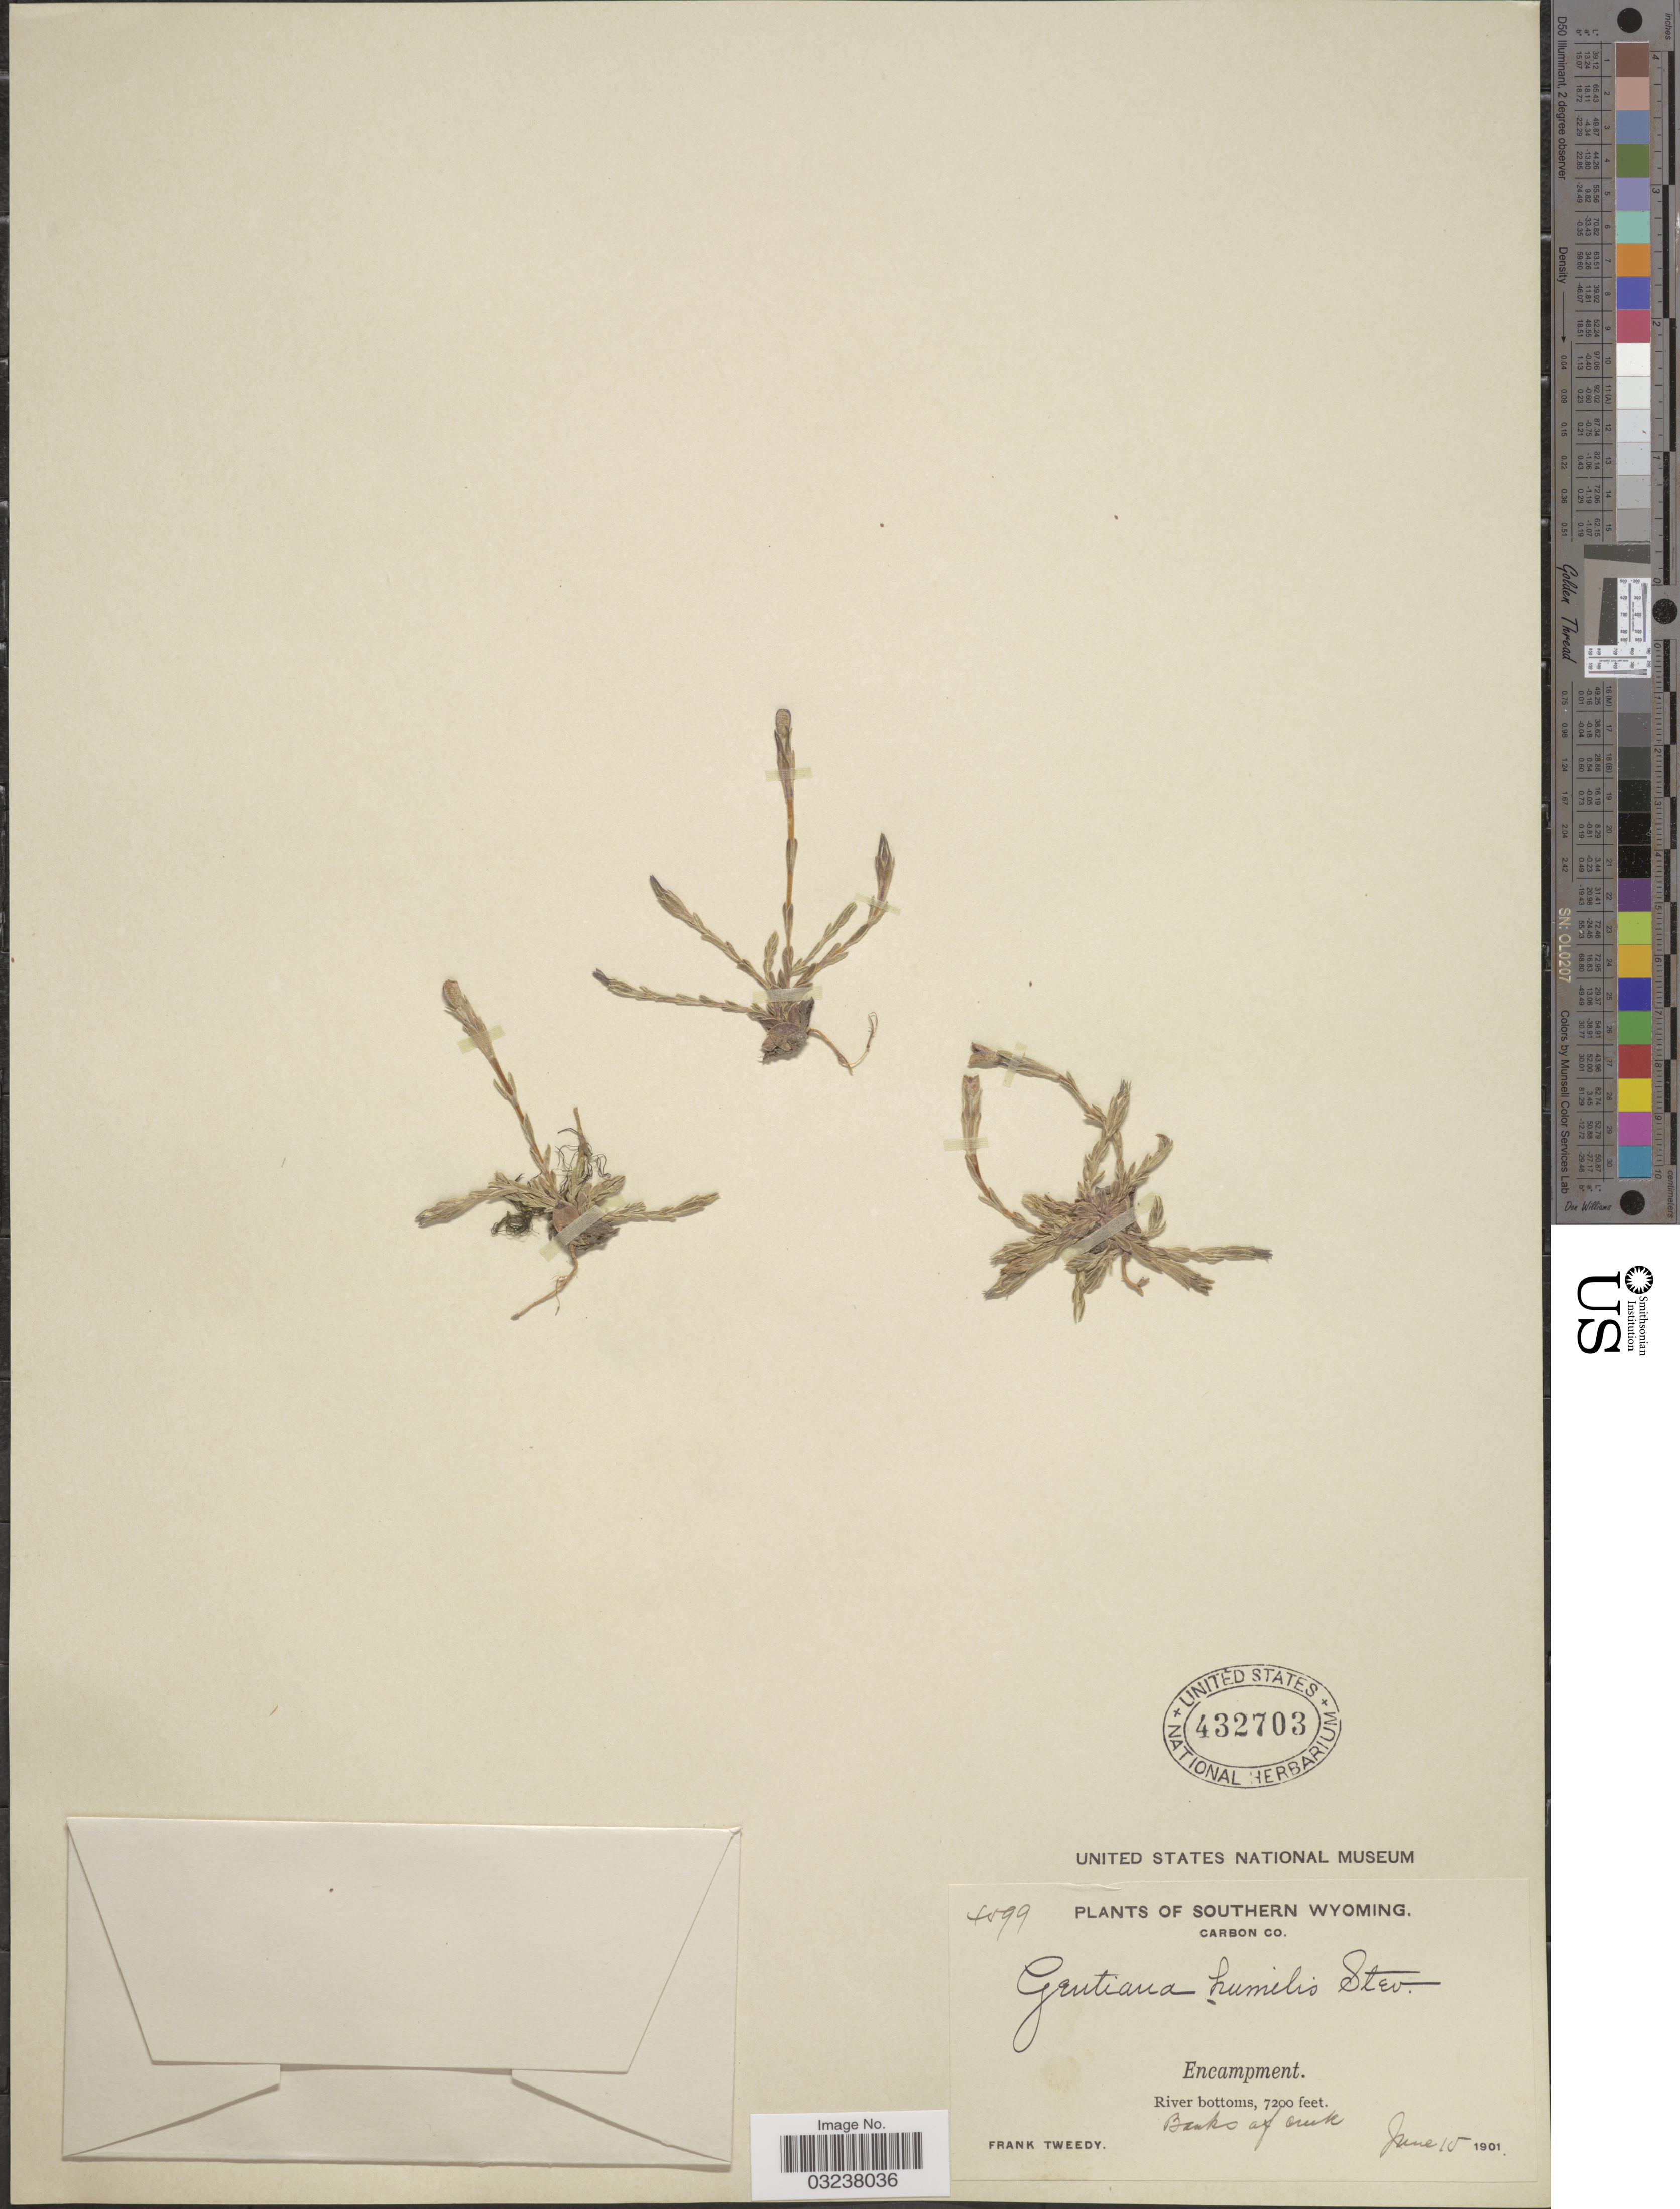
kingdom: Plantae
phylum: Tracheophyta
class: Magnoliopsida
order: Gentianales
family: Gentianaceae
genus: Gentiana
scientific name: Gentiana fremontii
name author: Torr.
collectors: F. Tweedy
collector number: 5099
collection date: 1901-06-15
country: United States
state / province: Wyoming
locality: Southern Wyoming. Carbon Co. Encampment. Banks of creek.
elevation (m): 2195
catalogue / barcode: US 432703